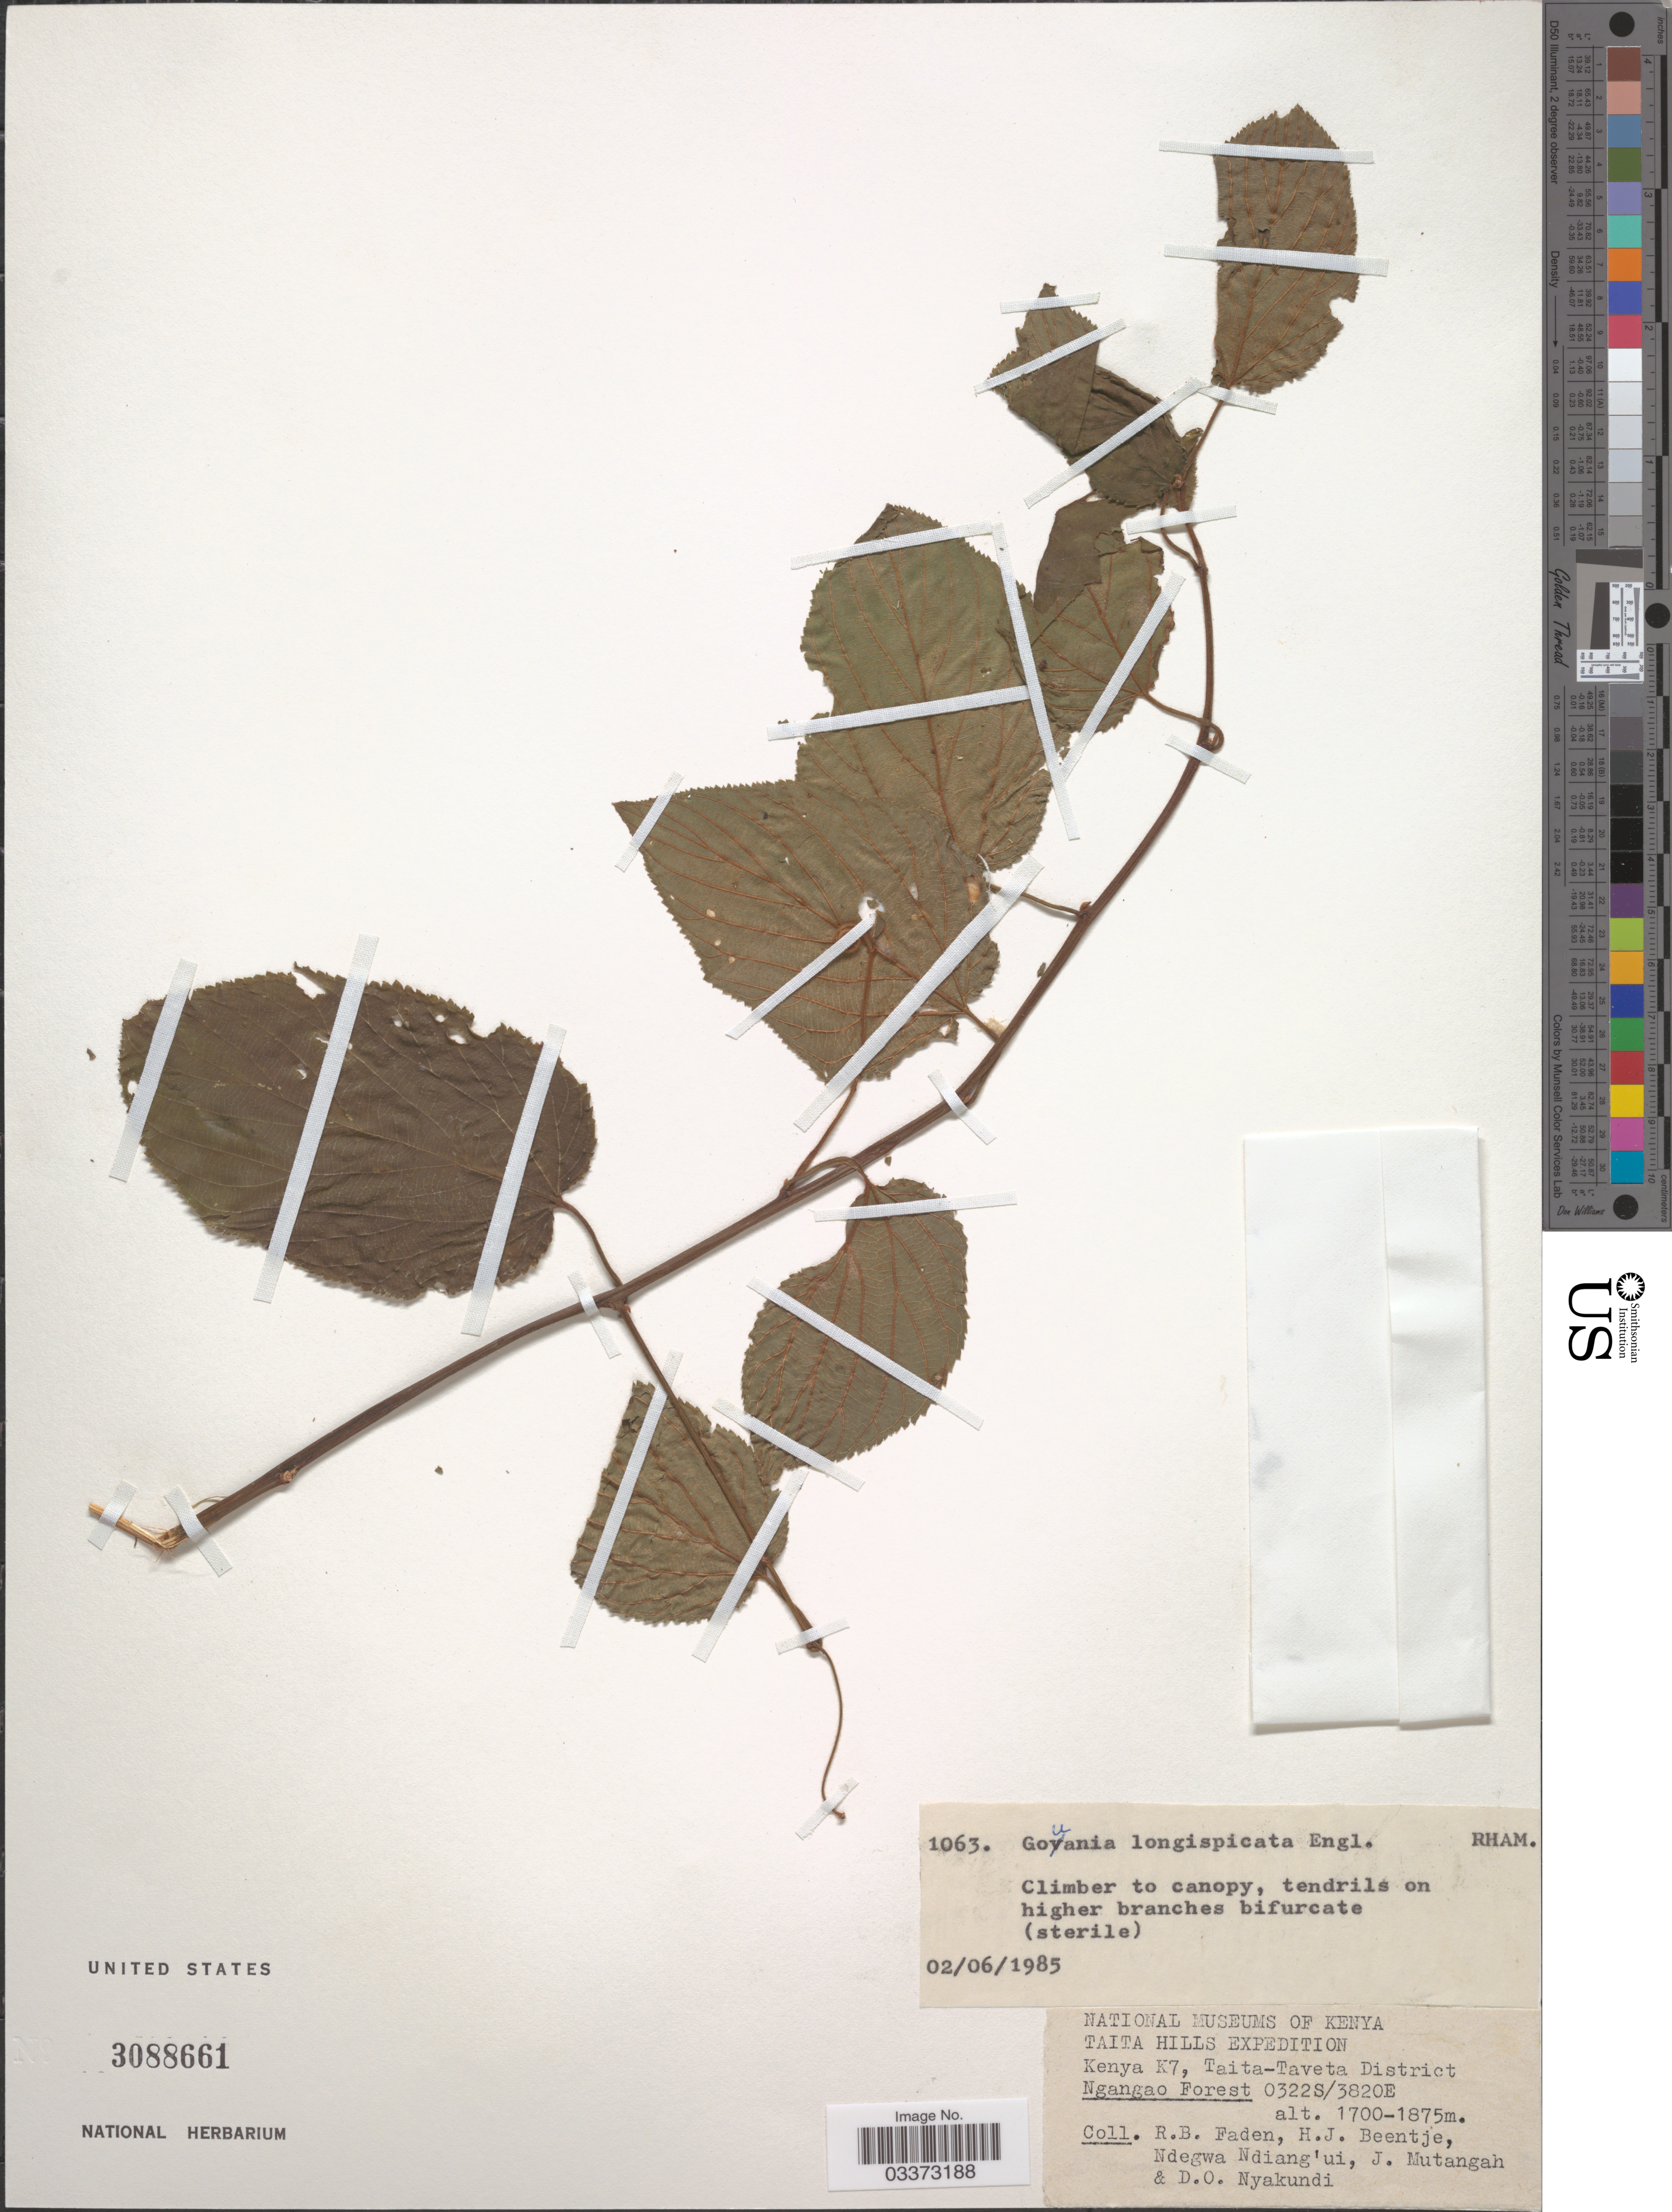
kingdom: Plantae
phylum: Tracheophyta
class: Magnoliopsida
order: Rosales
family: Rhamnaceae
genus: Gouania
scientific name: Gouania longispicata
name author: Engl.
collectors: R. B. Faden, H. J. Beentje, Ndegwa Ndiang'ui, J. Mutangah & D. Nyakundi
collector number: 1063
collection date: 1985-06-02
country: Kenya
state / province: Taita Taveta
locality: Taita Hills. K7, Taita-Taveta District Ngangao Forest.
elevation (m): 1700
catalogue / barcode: US 3088661